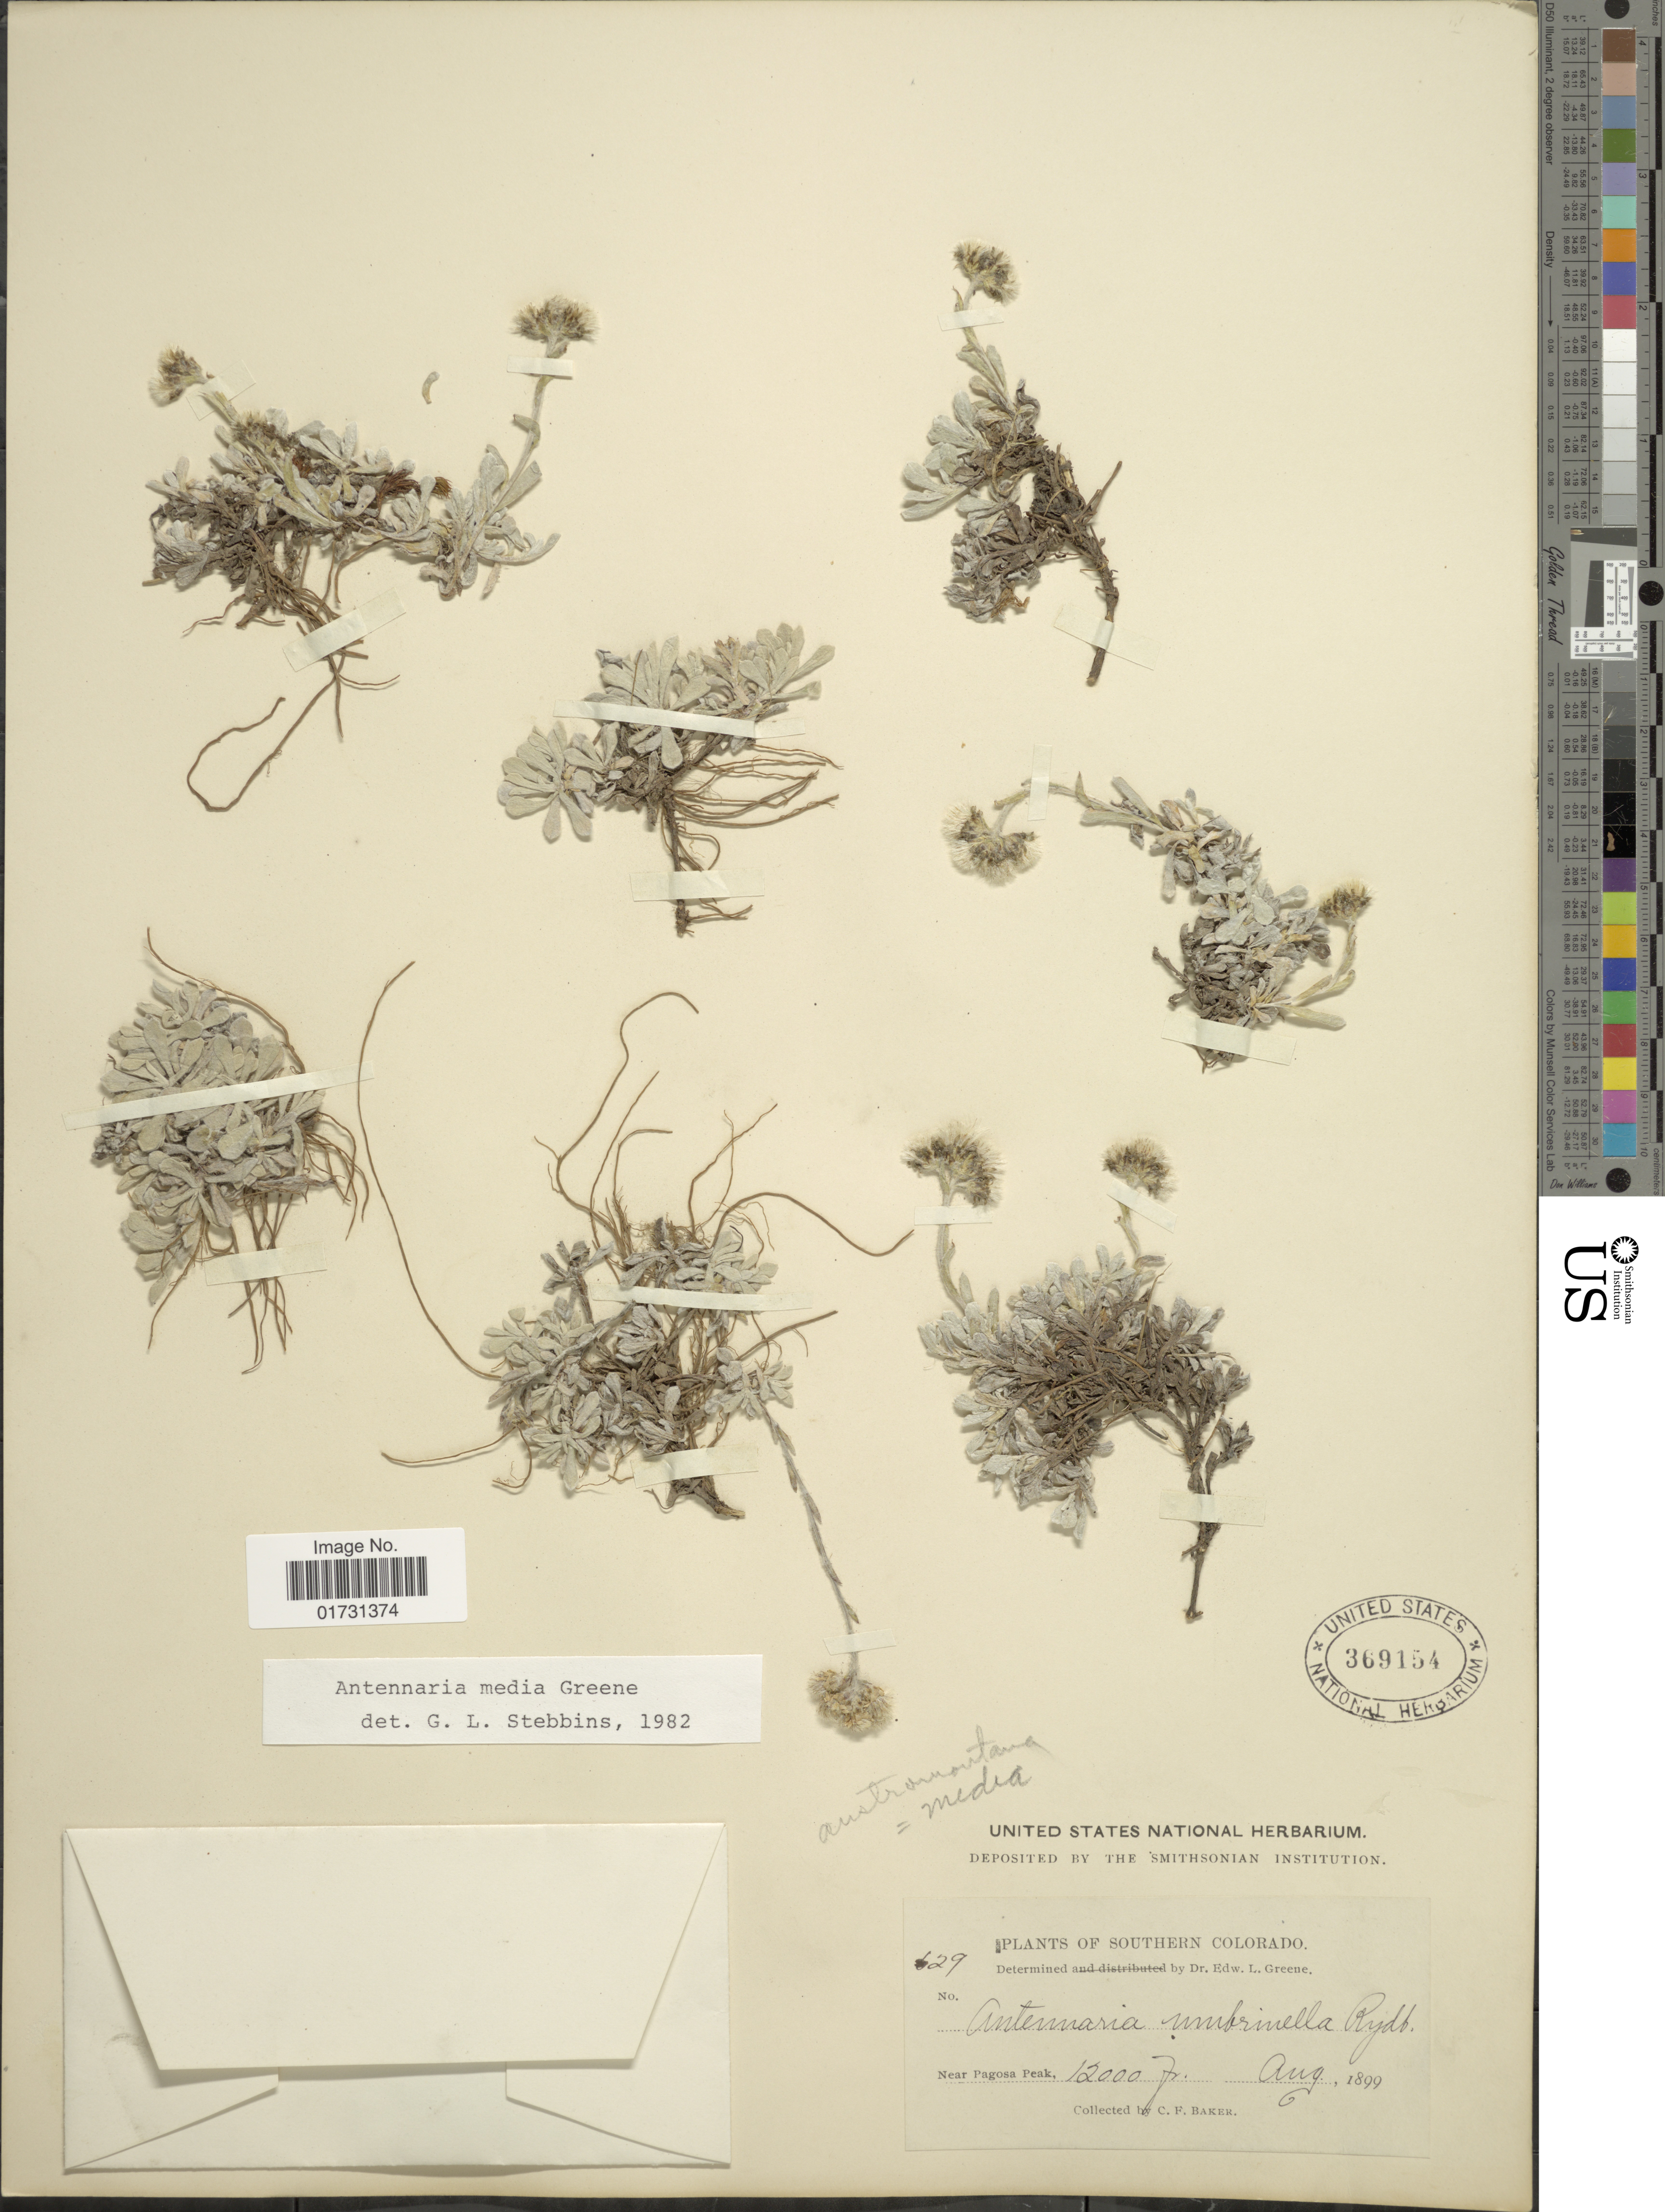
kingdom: Plantae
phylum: Tracheophyta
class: Magnoliopsida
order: Asterales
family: Asteraceae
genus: Antennaria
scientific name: Antennaria media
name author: Greene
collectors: C. F. Baker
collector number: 129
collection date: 1899-08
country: United States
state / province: Colorado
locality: Southern Colorado, Near Pagosa Peak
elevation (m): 3658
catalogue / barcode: US 369154